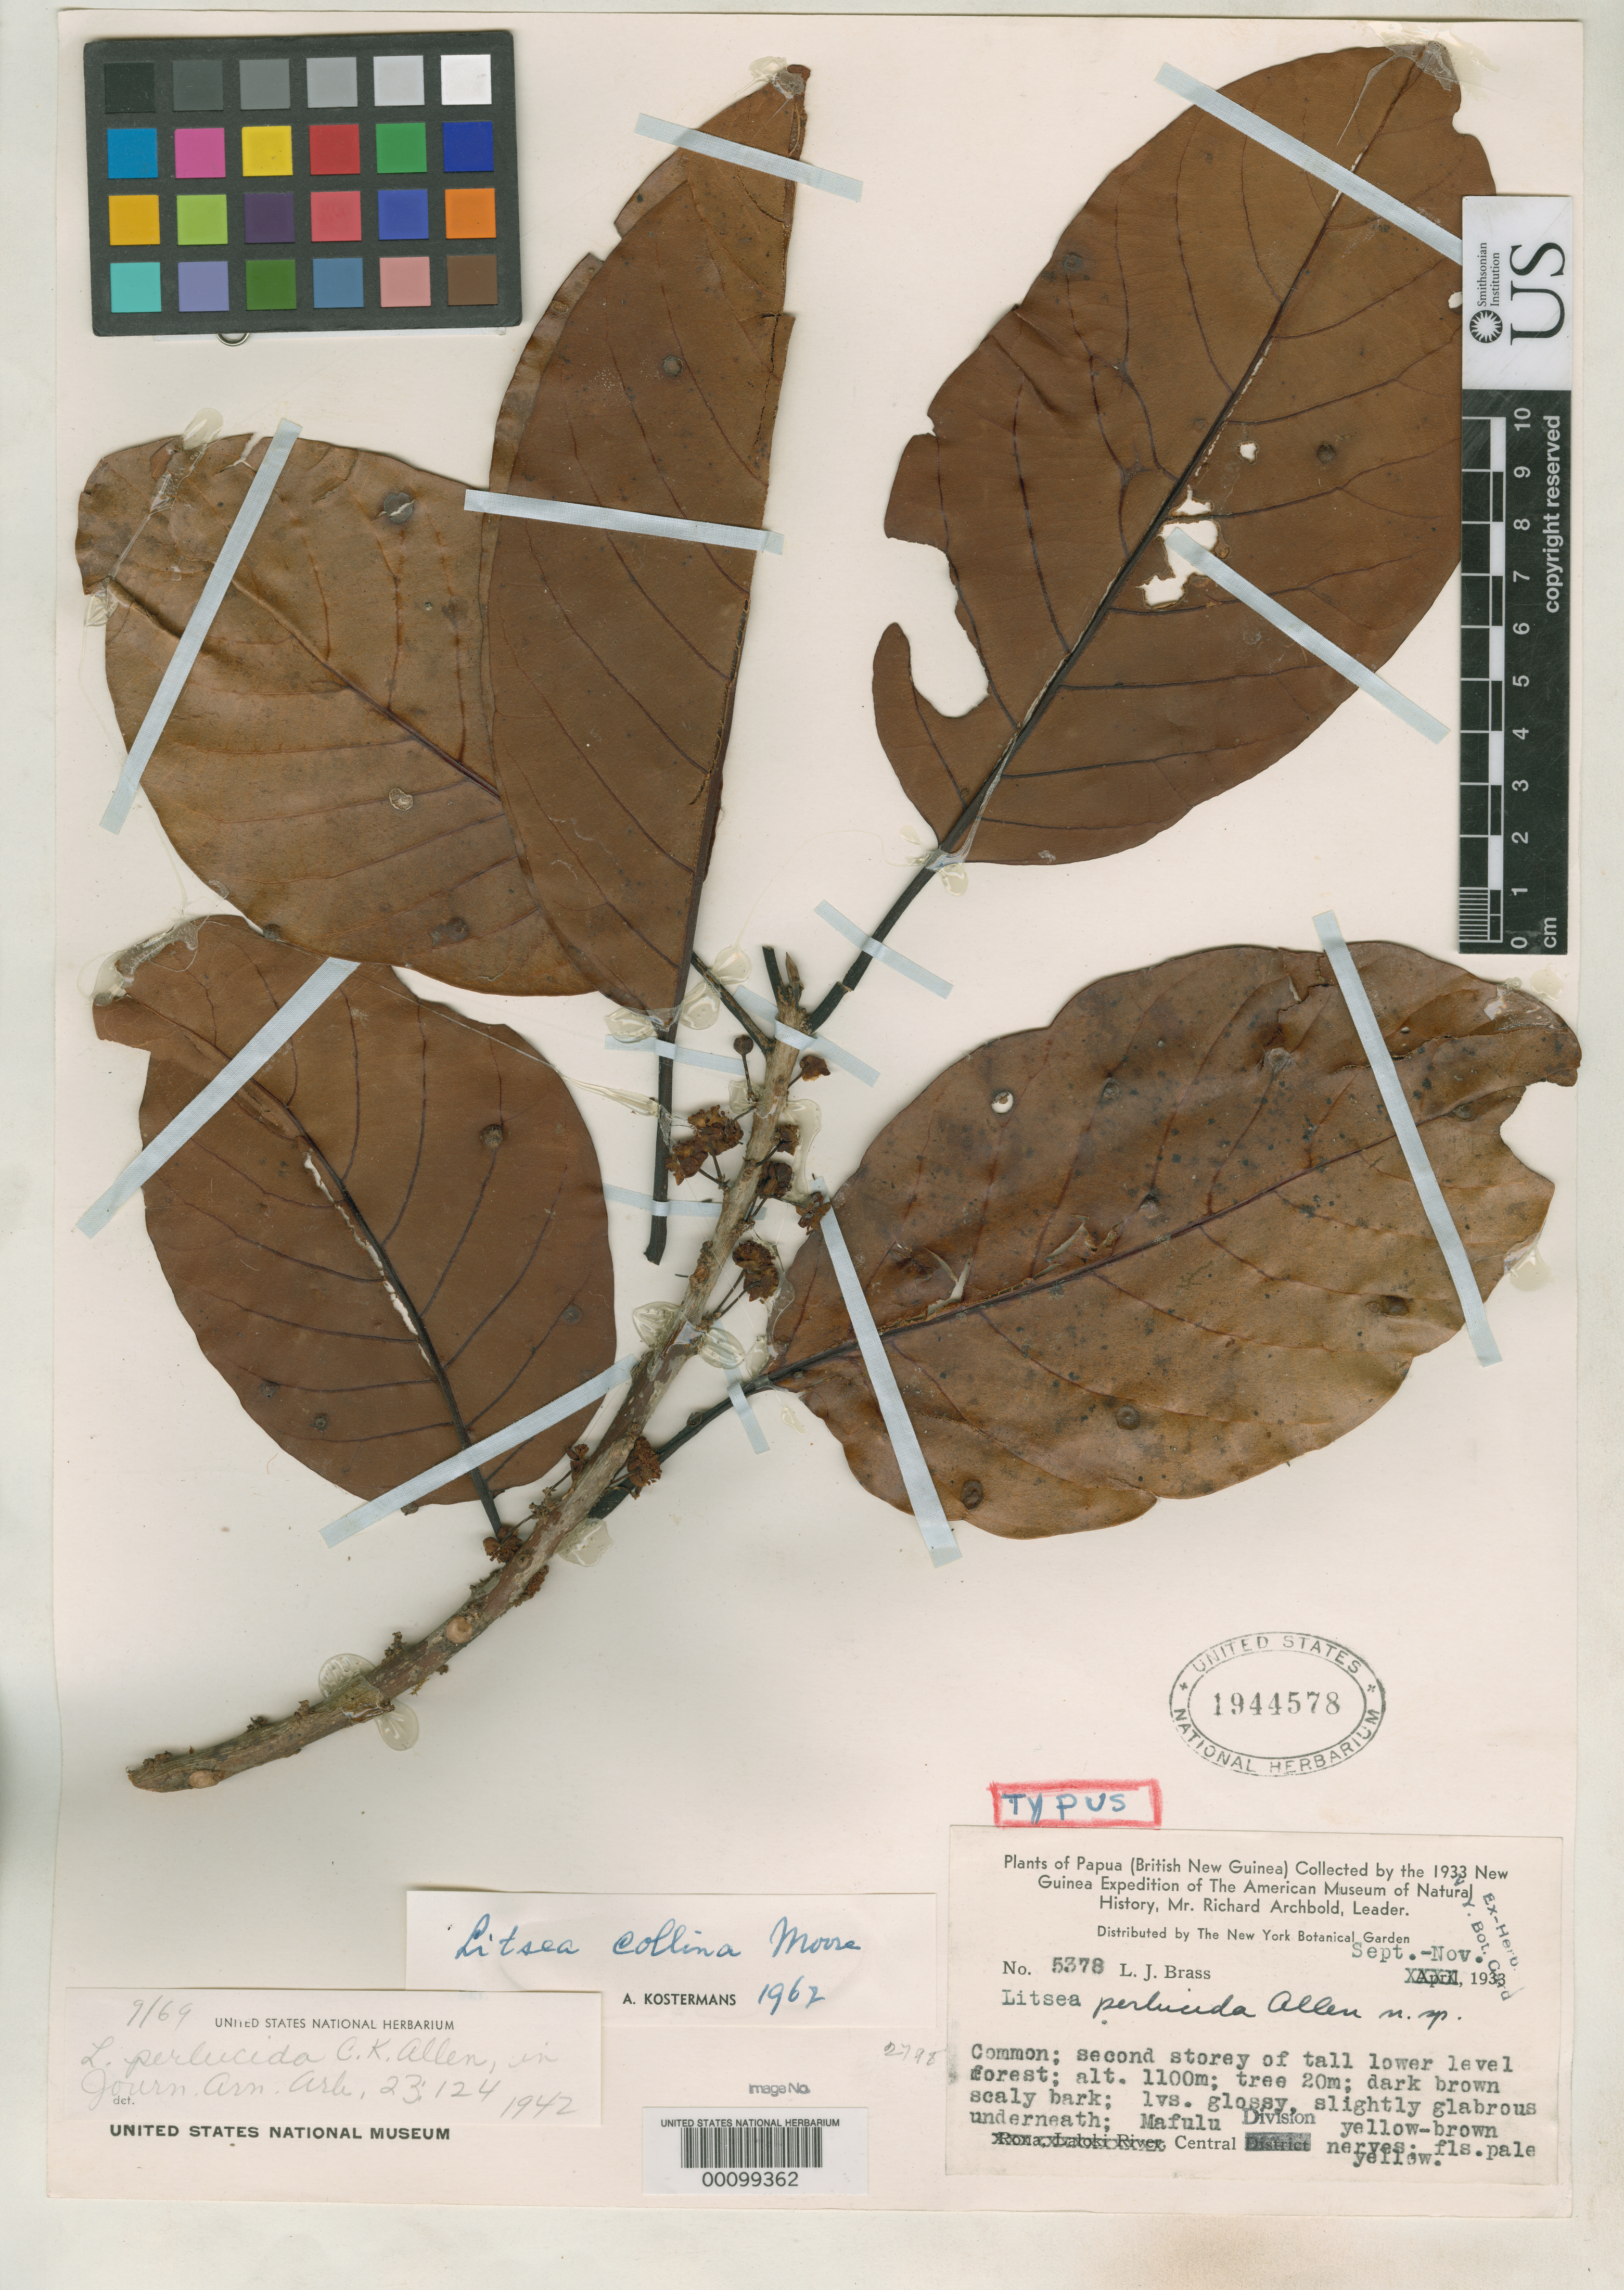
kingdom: Plantae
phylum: Tracheophyta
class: Magnoliopsida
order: Laurales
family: Lauraceae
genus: Litsea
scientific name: Litsea perlucida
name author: C.K. Allen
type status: Isotype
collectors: L. J. Brass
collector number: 5378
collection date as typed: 26 Oct 1933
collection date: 1933-10-26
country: Papua New Guinea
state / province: Central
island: New Guinea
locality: Mafulu.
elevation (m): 1100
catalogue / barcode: US 1944578